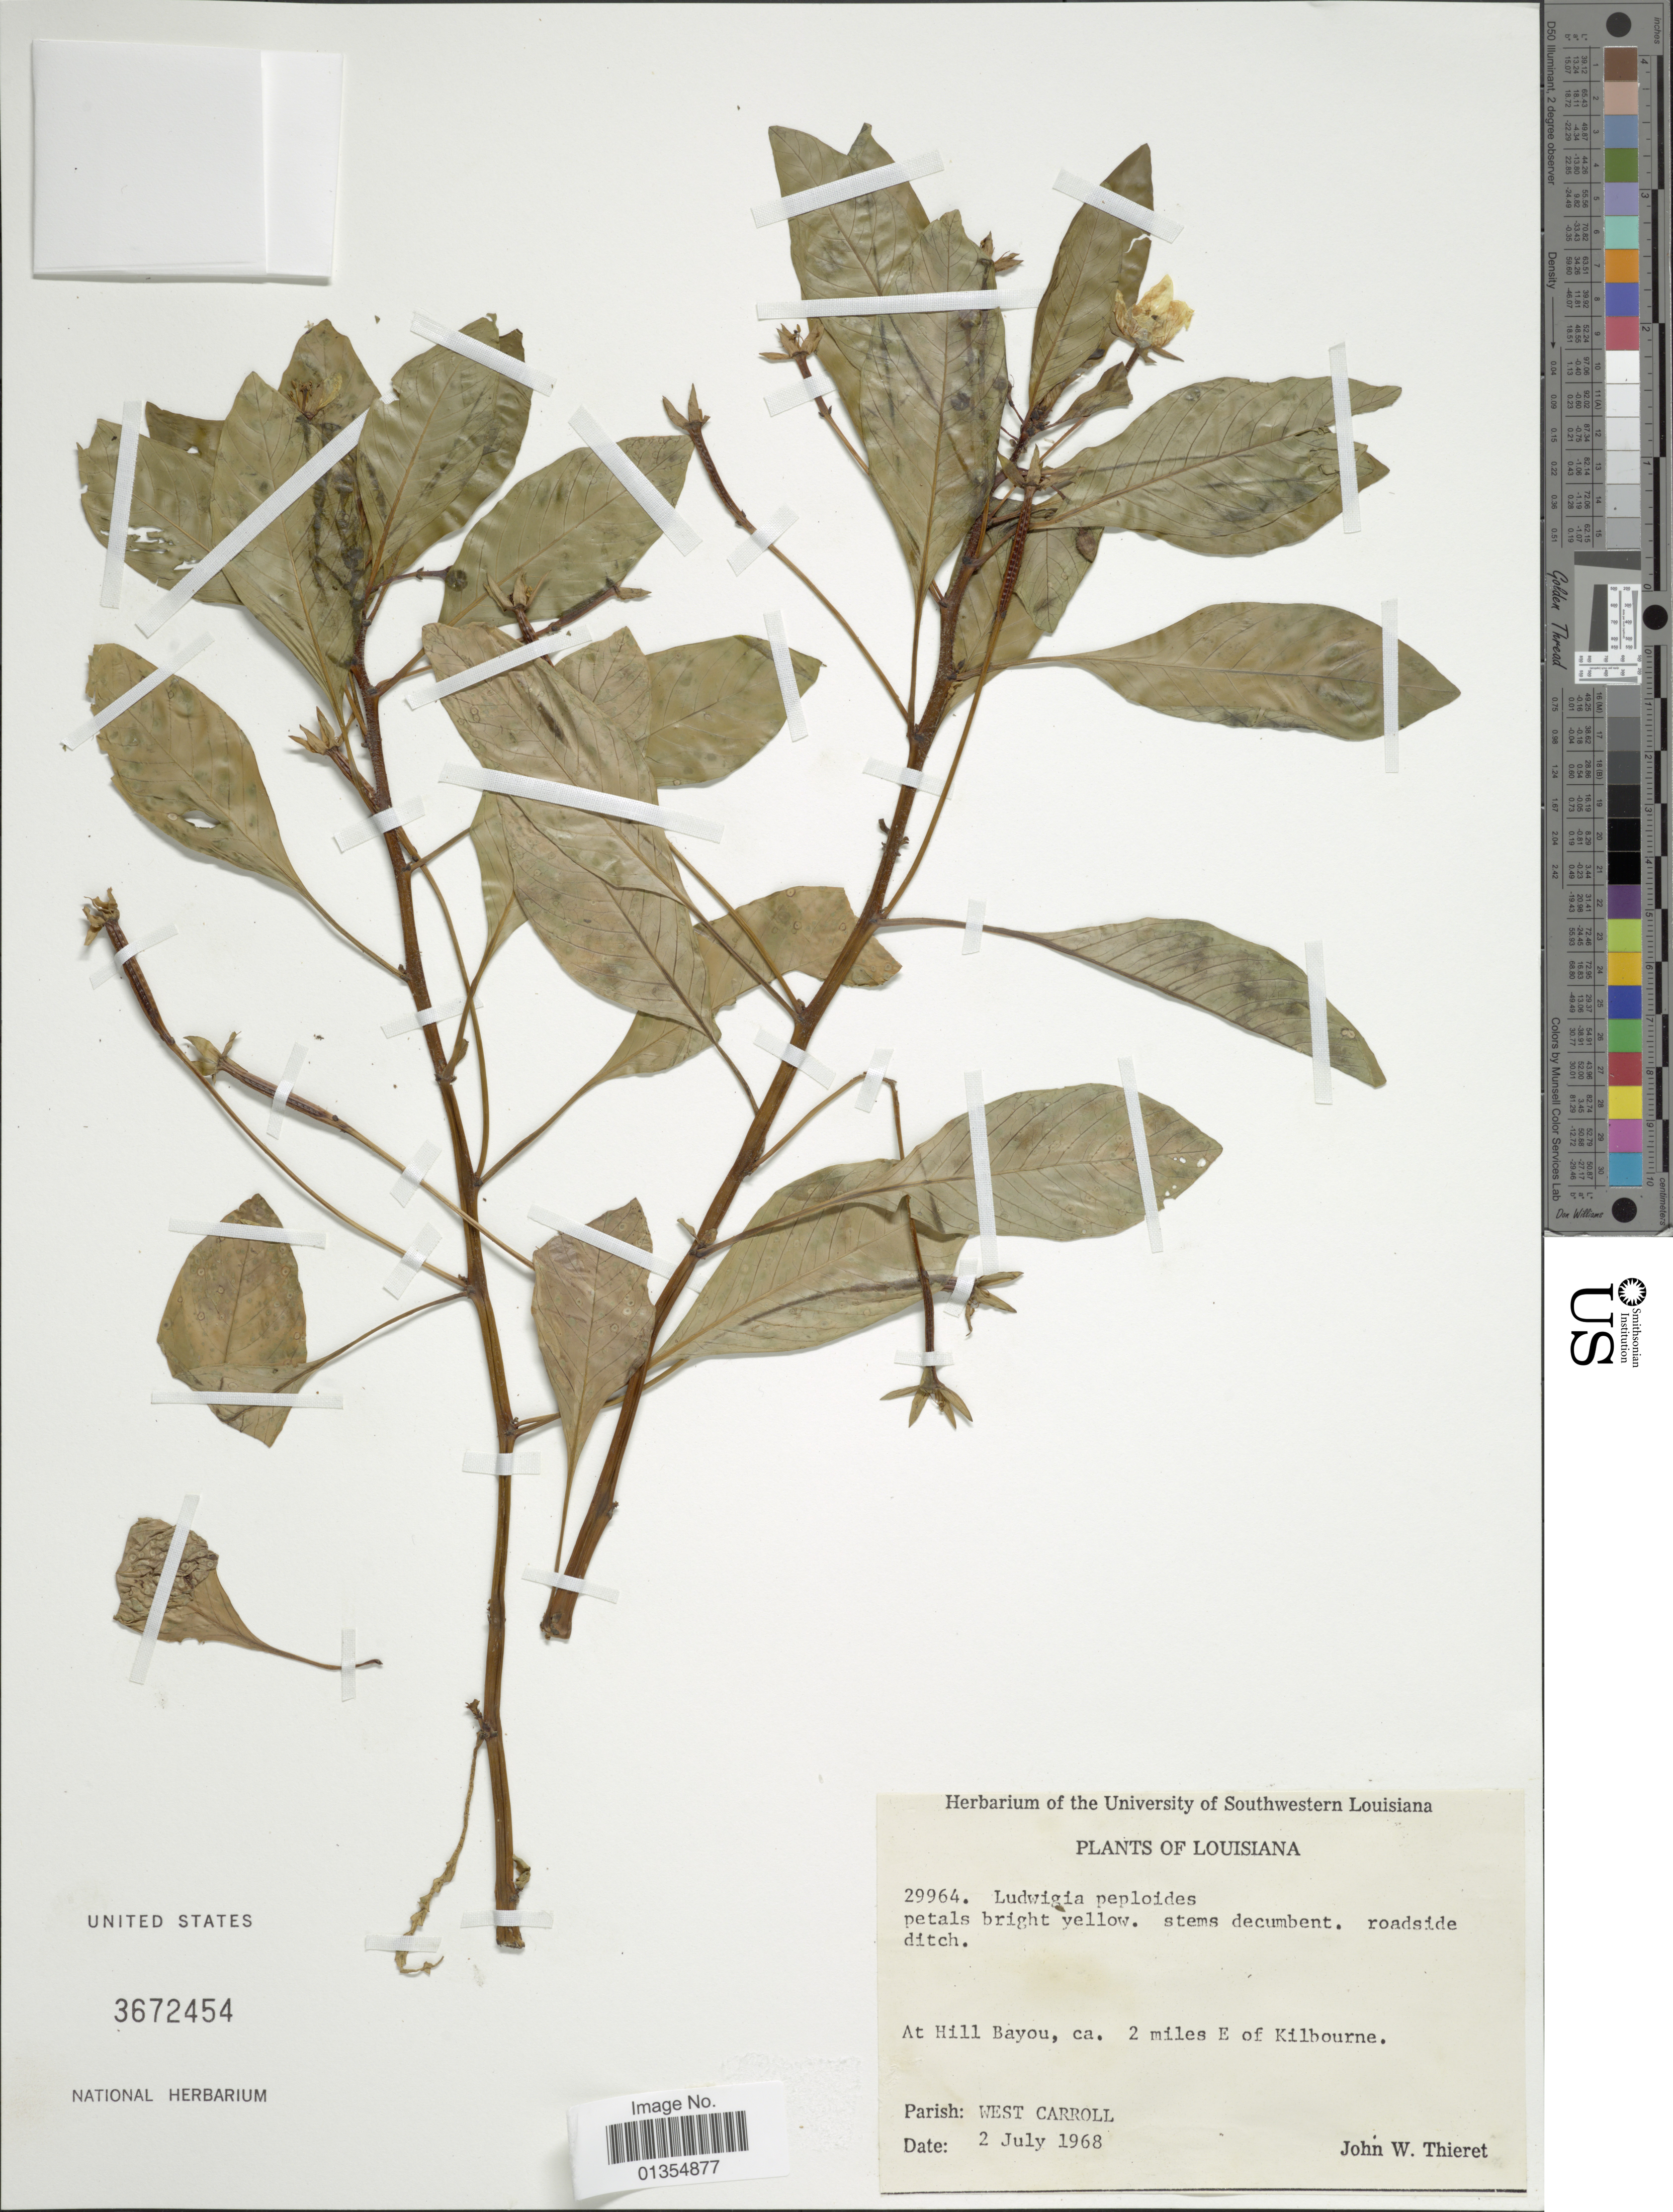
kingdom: Plantae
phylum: Tracheophyta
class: Magnoliopsida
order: Myrtales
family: Onagraceae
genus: Ludwigia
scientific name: Ludwigia peploides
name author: (Kunth) P.H. Raven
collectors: J. W. Thieret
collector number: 29964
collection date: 1968-07-02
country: United States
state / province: Louisiana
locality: At Hill Bayou, ca. 2 miles E of Kilbourne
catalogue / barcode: US 3672454